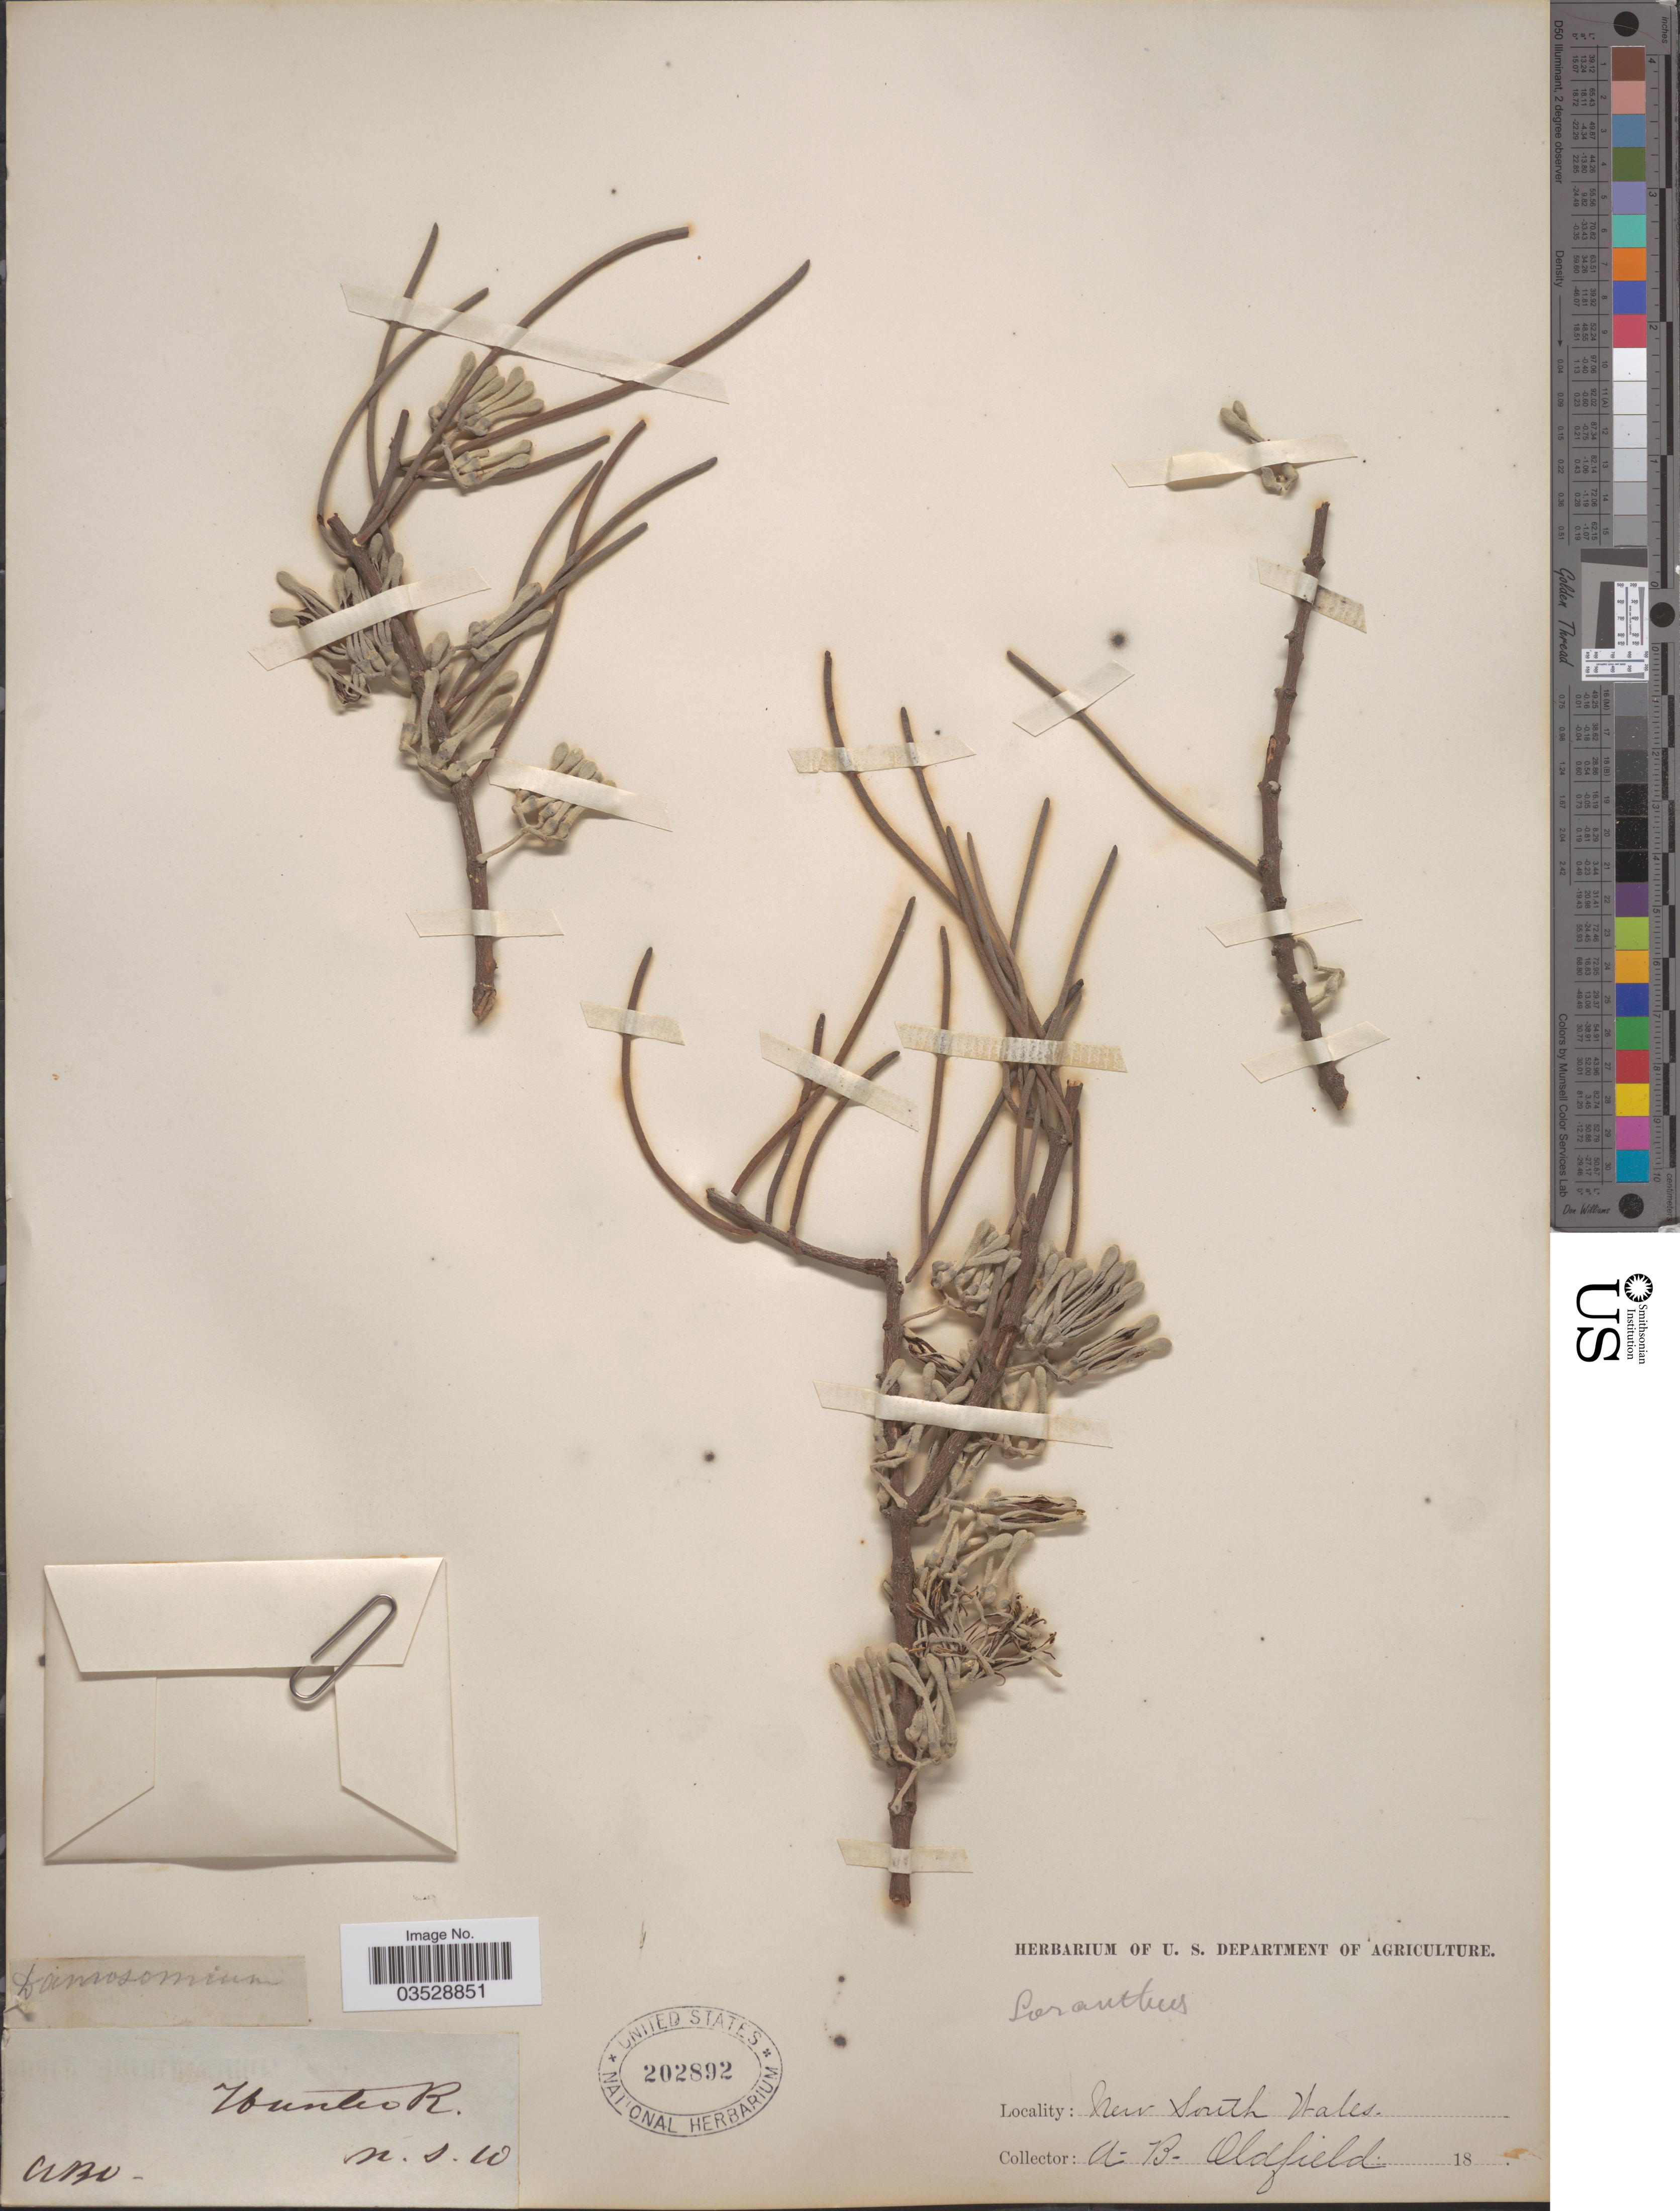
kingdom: Plantae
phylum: Tracheophyta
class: Magnoliopsida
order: Santalales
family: Loranthaceae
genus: Amyema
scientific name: Amyema sp.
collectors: A. Oldfield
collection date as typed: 18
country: Australia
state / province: New South Wales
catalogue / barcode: US 202892